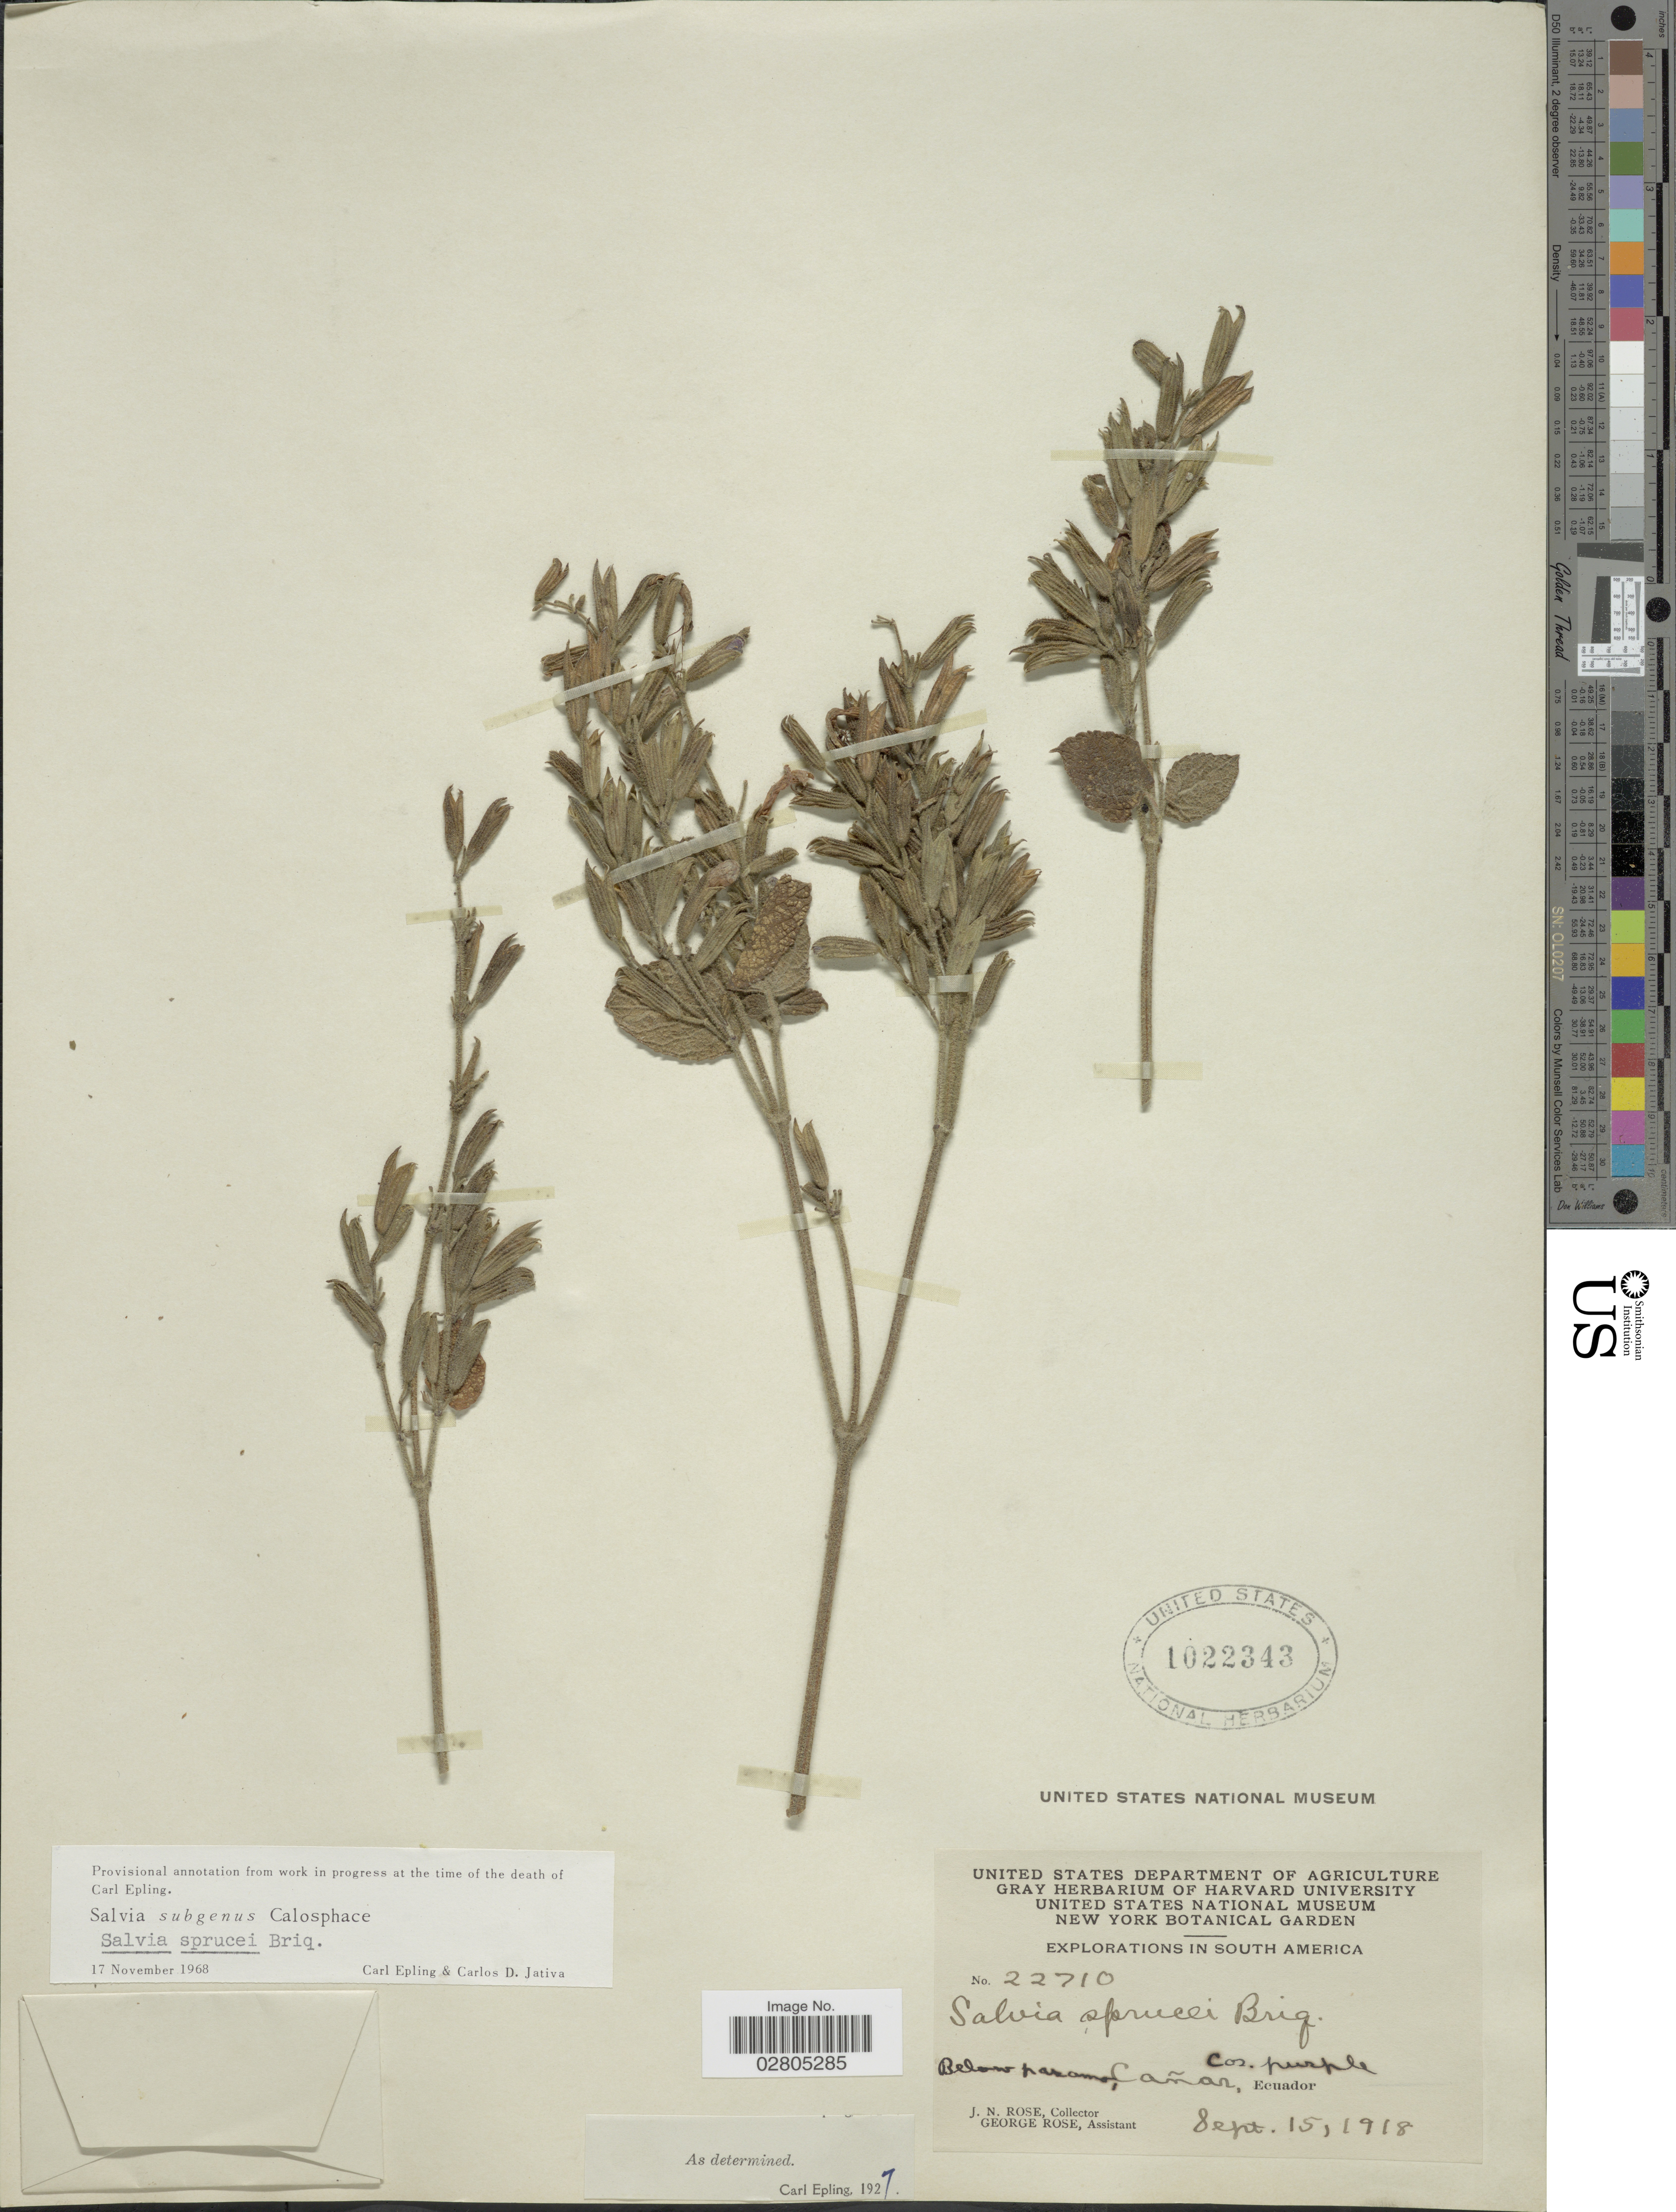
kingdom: Plantae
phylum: Tracheophyta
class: Magnoliopsida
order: Lamiales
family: Lamiaceae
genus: Salvia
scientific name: Salvia sprucei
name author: Briq.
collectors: J. N. Rose & G. Rose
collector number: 22710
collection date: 1918-09-15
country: Ecuador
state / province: Cañar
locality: Below Paramo.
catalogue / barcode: US 1022343